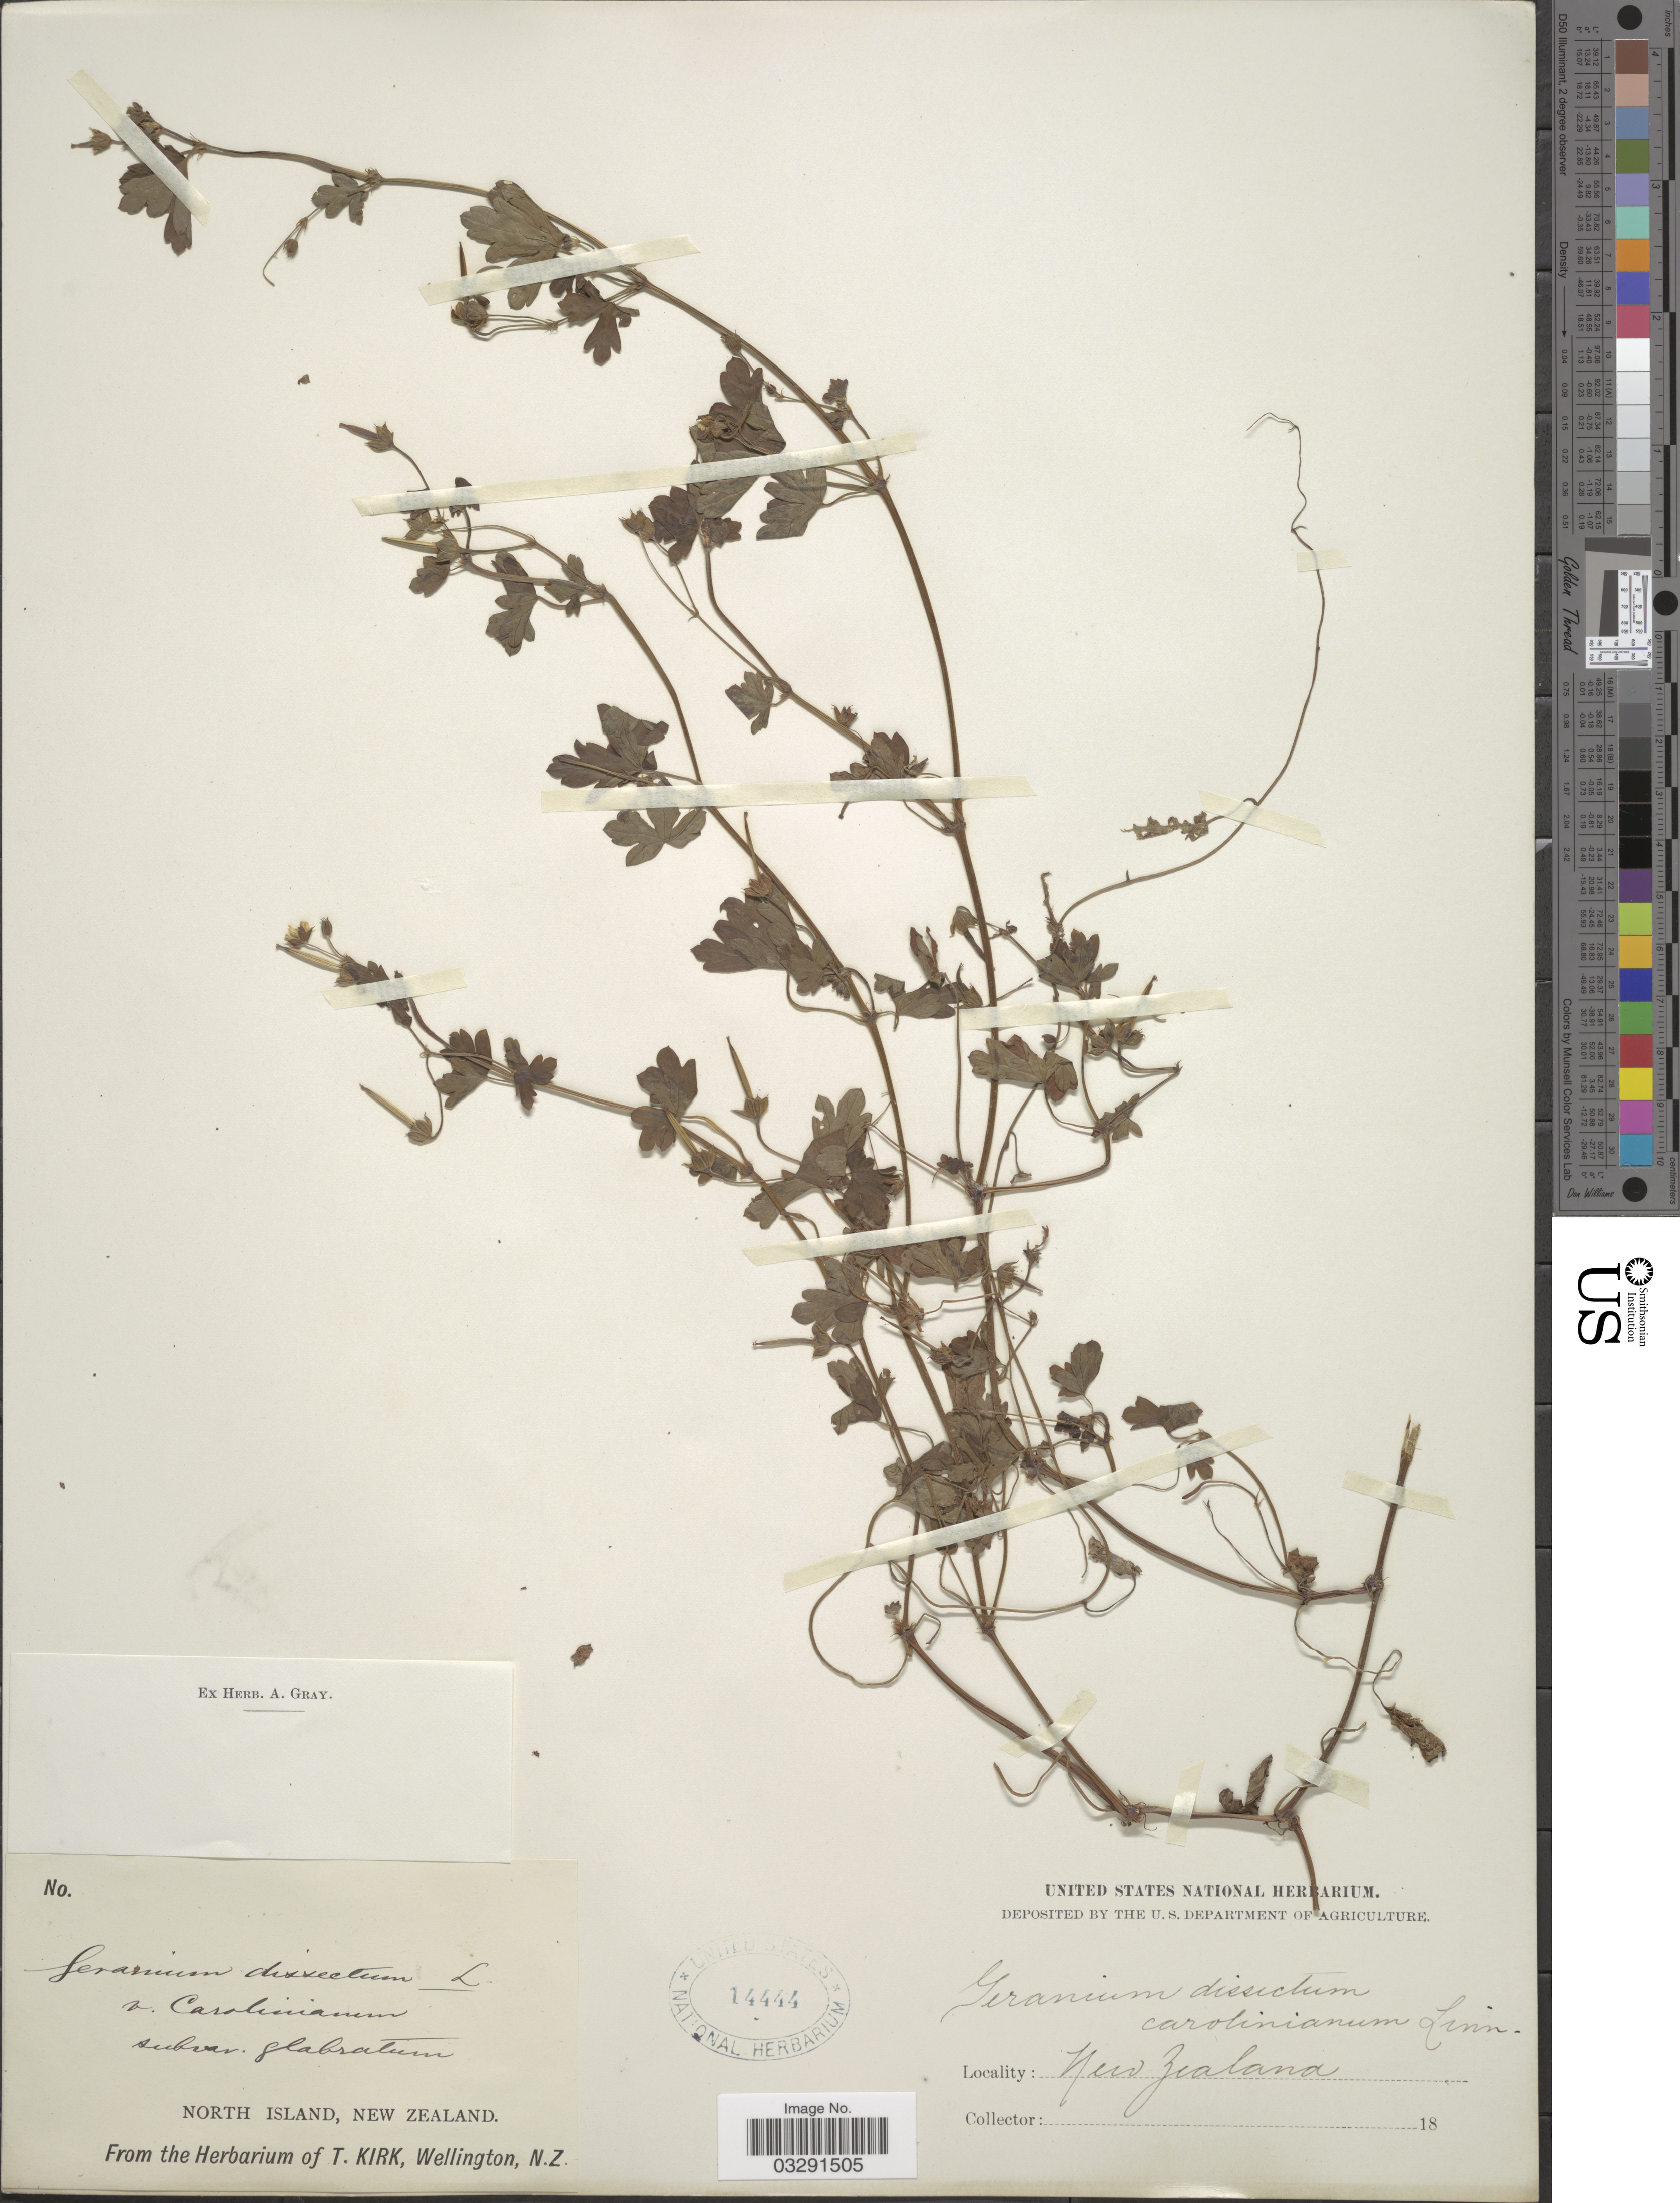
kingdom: Plantae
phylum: Tracheophyta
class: Magnoliopsida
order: Geraniales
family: Geraniaceae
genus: Geranium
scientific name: Geranium pilosum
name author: Cav.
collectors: ex herb. T. Kirk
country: New Zealand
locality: North Island.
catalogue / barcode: US 14444